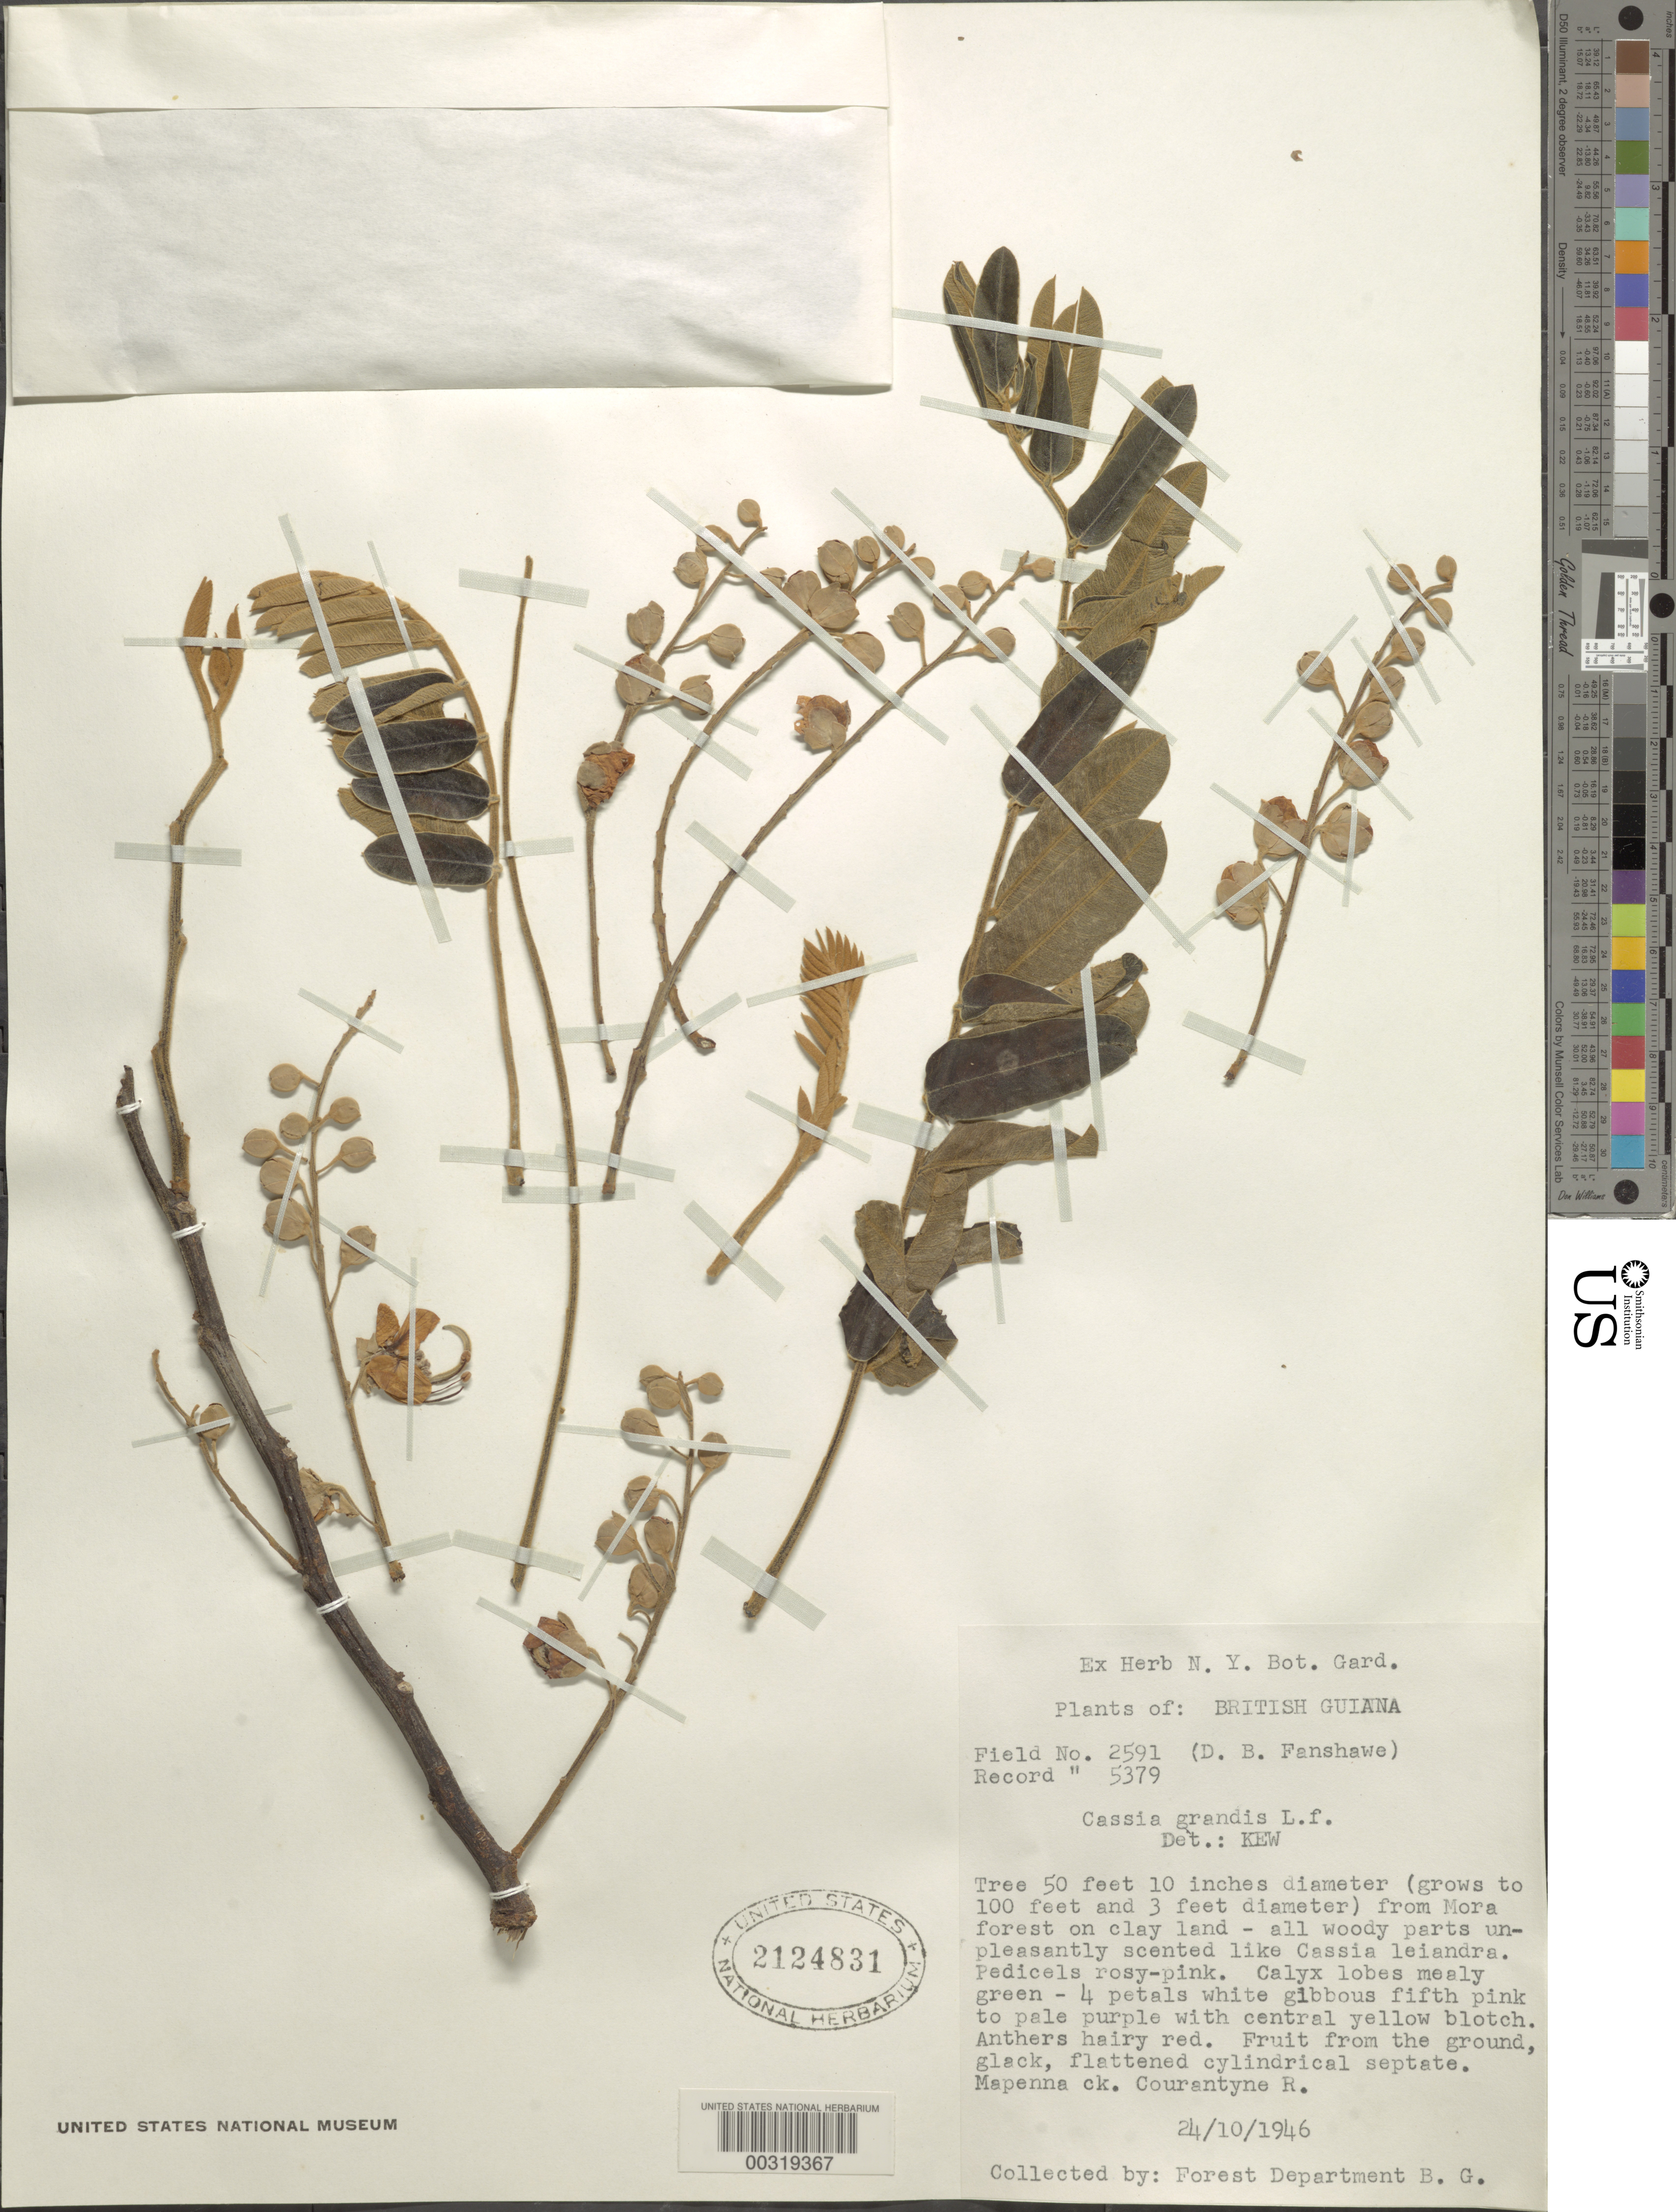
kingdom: Plantae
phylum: Tracheophyta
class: Magnoliopsida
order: Fabales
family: Fabaceae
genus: Cassia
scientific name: Cassia grandis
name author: L. f.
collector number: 2591 (d.b. Fanshawe)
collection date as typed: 24 Oct 1946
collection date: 1946-10-24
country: Guyana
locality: Mapenna ck. courantyne r.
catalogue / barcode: US 2124831